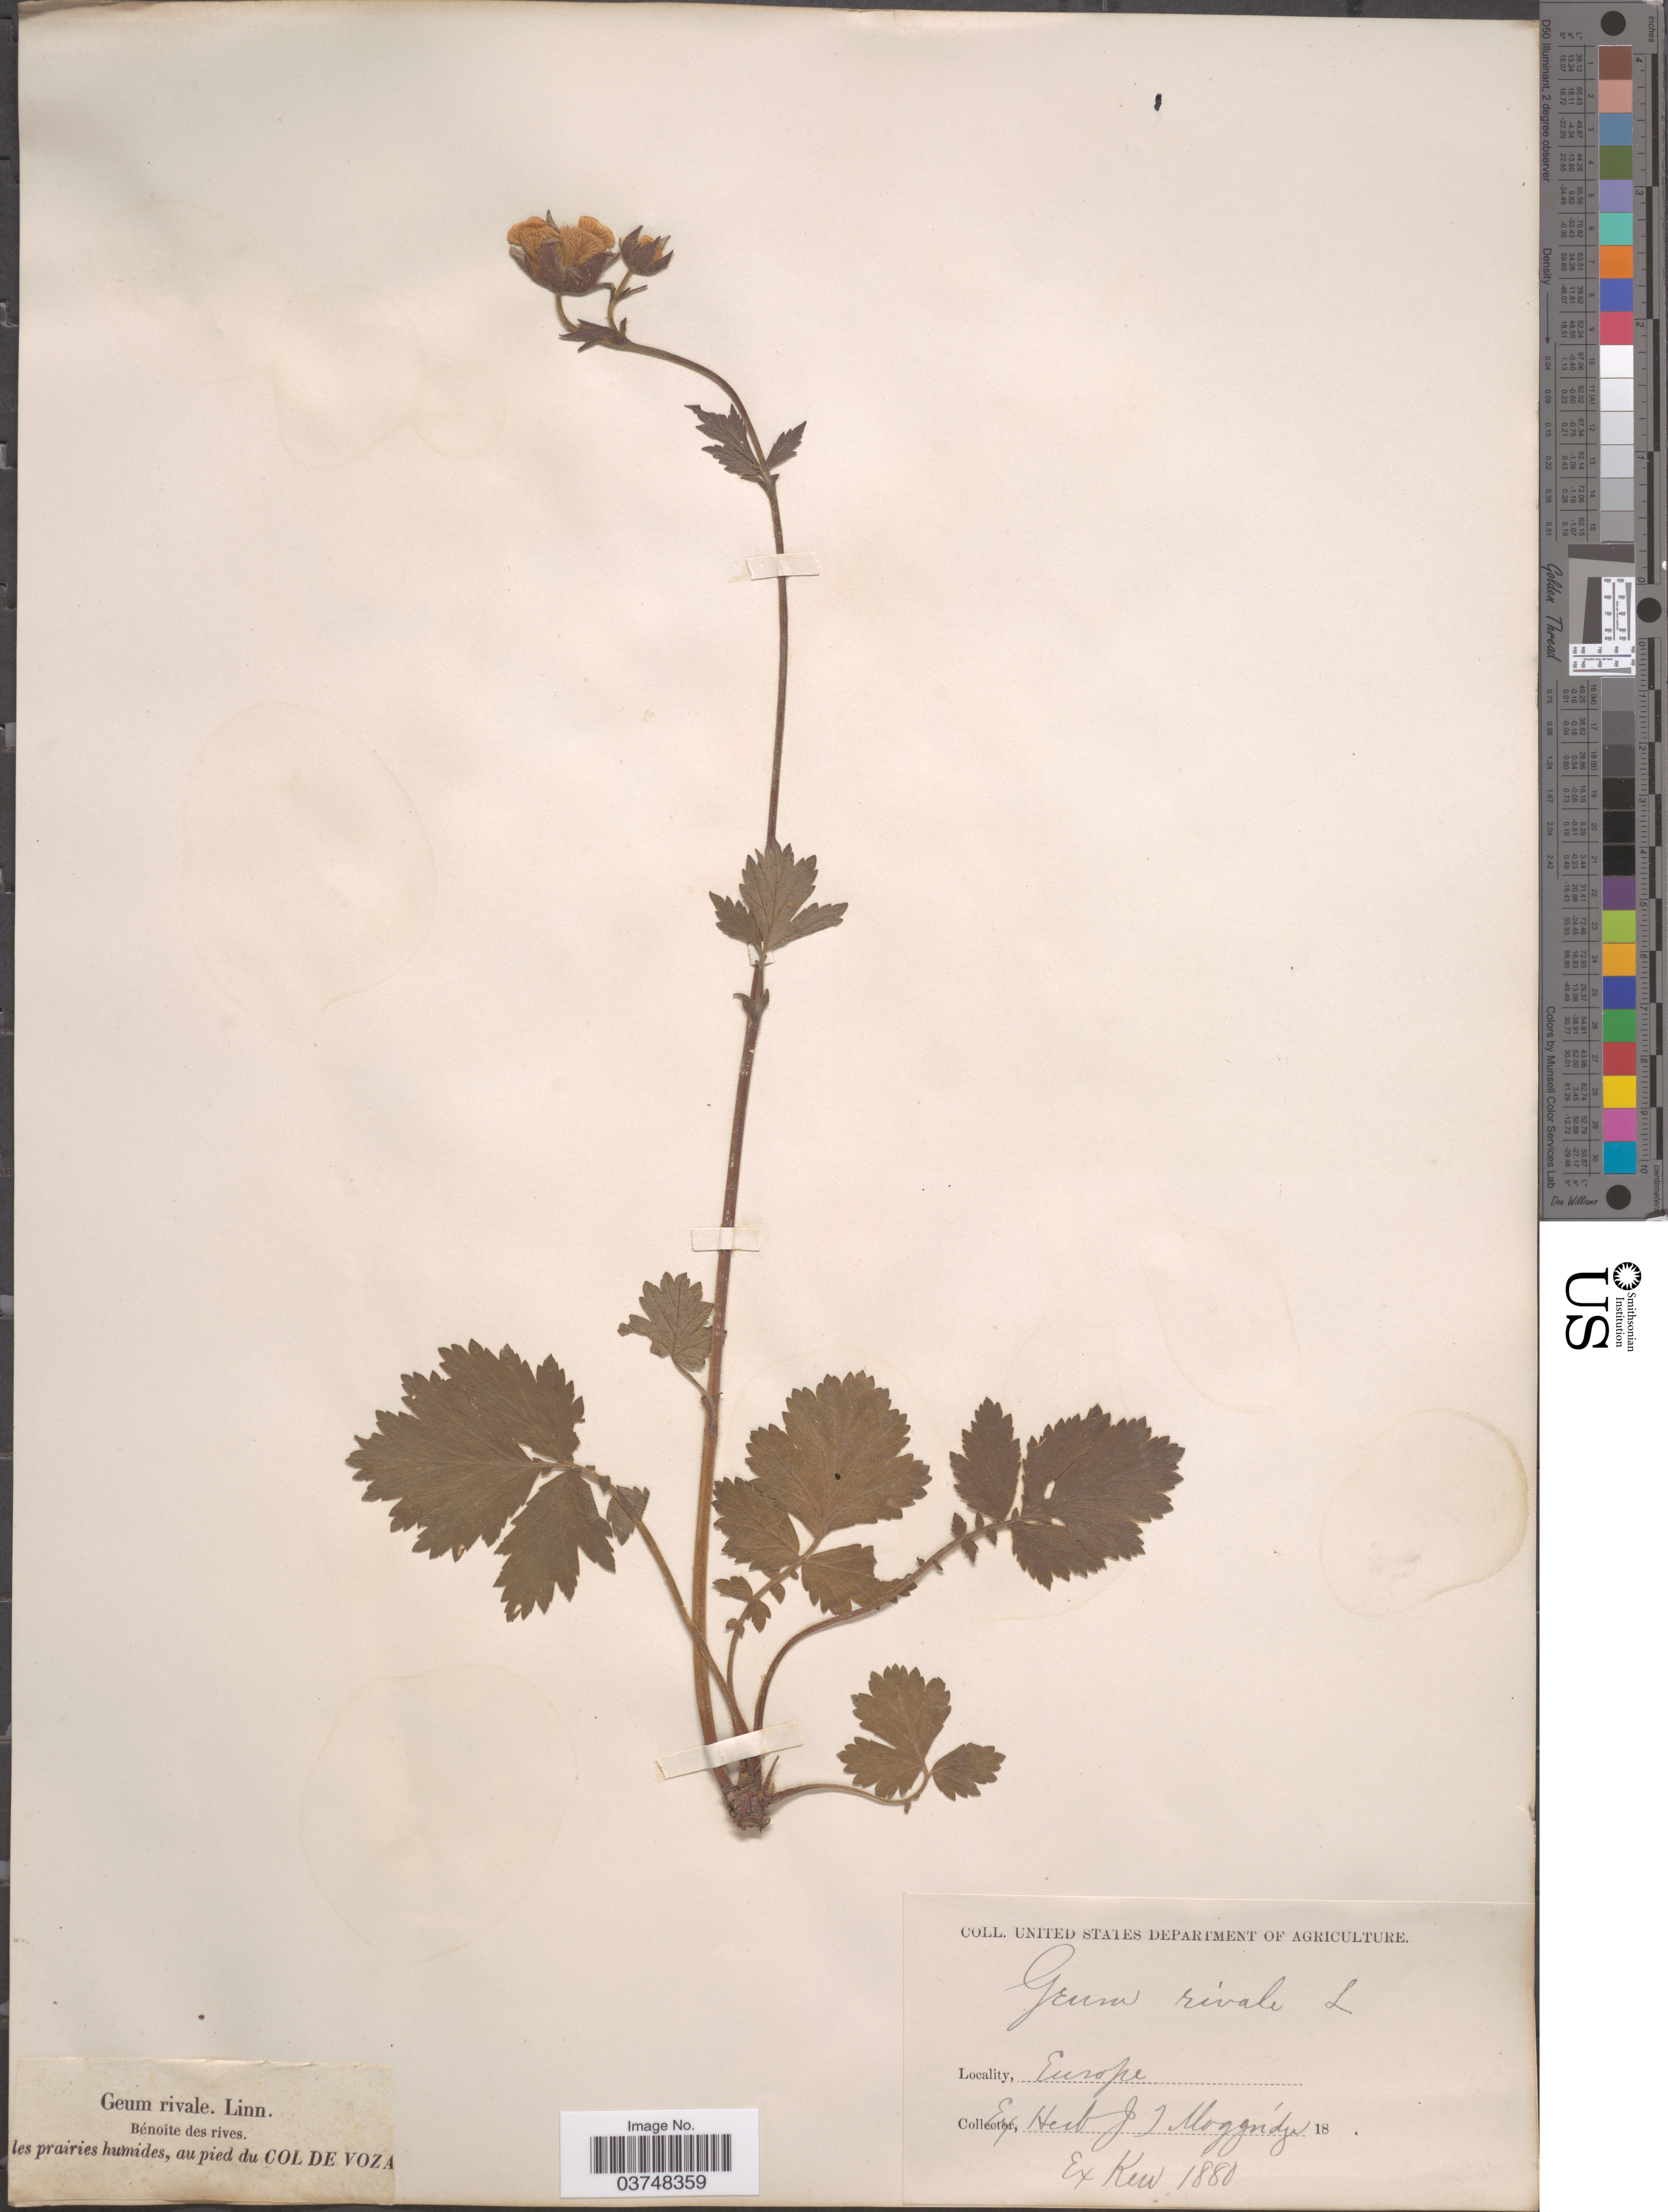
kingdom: Plantae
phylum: Tracheophyta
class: Magnoliopsida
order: Rosales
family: Rosaceae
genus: Geum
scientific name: Geum rivale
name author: L.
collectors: ex herb. J.T. Moggridge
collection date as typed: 18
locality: au pied du Col de Voza. [unsure placement] Europe.